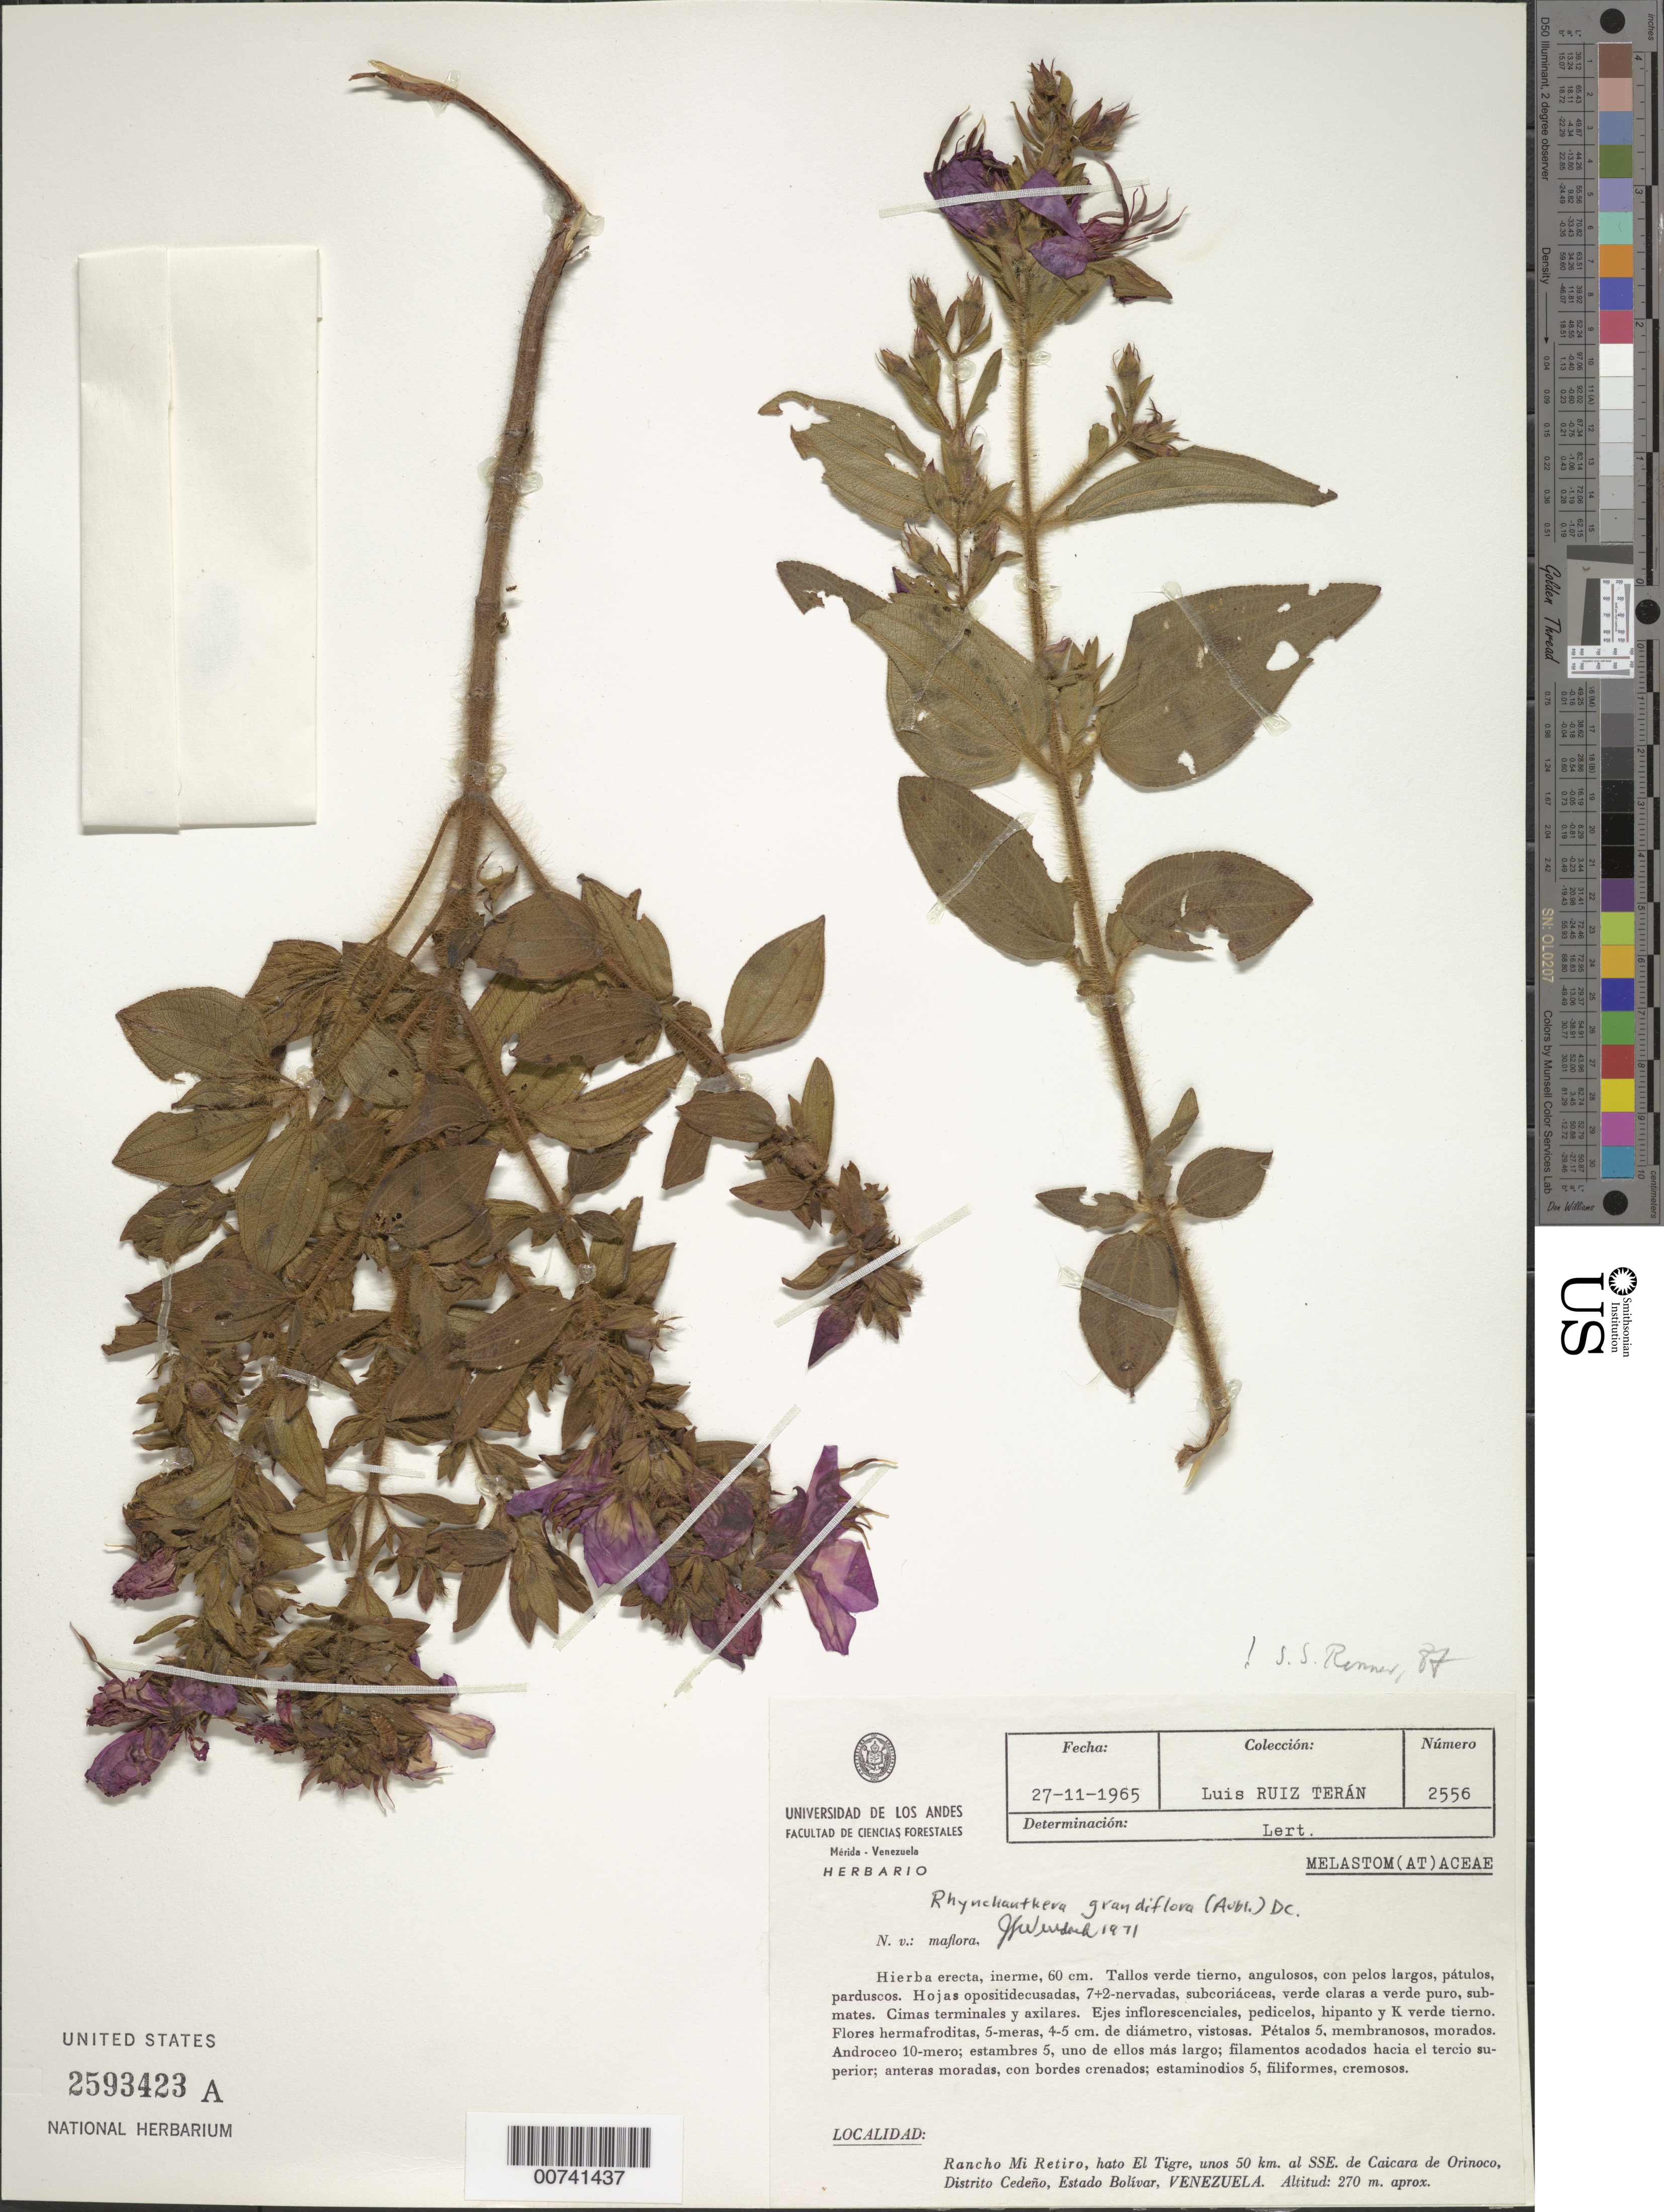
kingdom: Plantae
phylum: Tracheophyta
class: Magnoliopsida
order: Myrtales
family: Melastomataceae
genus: Rhynchanthera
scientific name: Rhynchanthera grandiflora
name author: (Aubl.) DC.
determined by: Renner, S. S.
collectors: L. E. Ruíz-Terán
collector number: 2556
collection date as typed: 27-Nov-65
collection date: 1965-11-27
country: Venezuela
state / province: Bolívar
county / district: Cedeño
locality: Rancho Mi Retiro, hato El Tigre, 50 km SSE of Caicara de Orinoco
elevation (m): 270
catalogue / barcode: US 2593423A